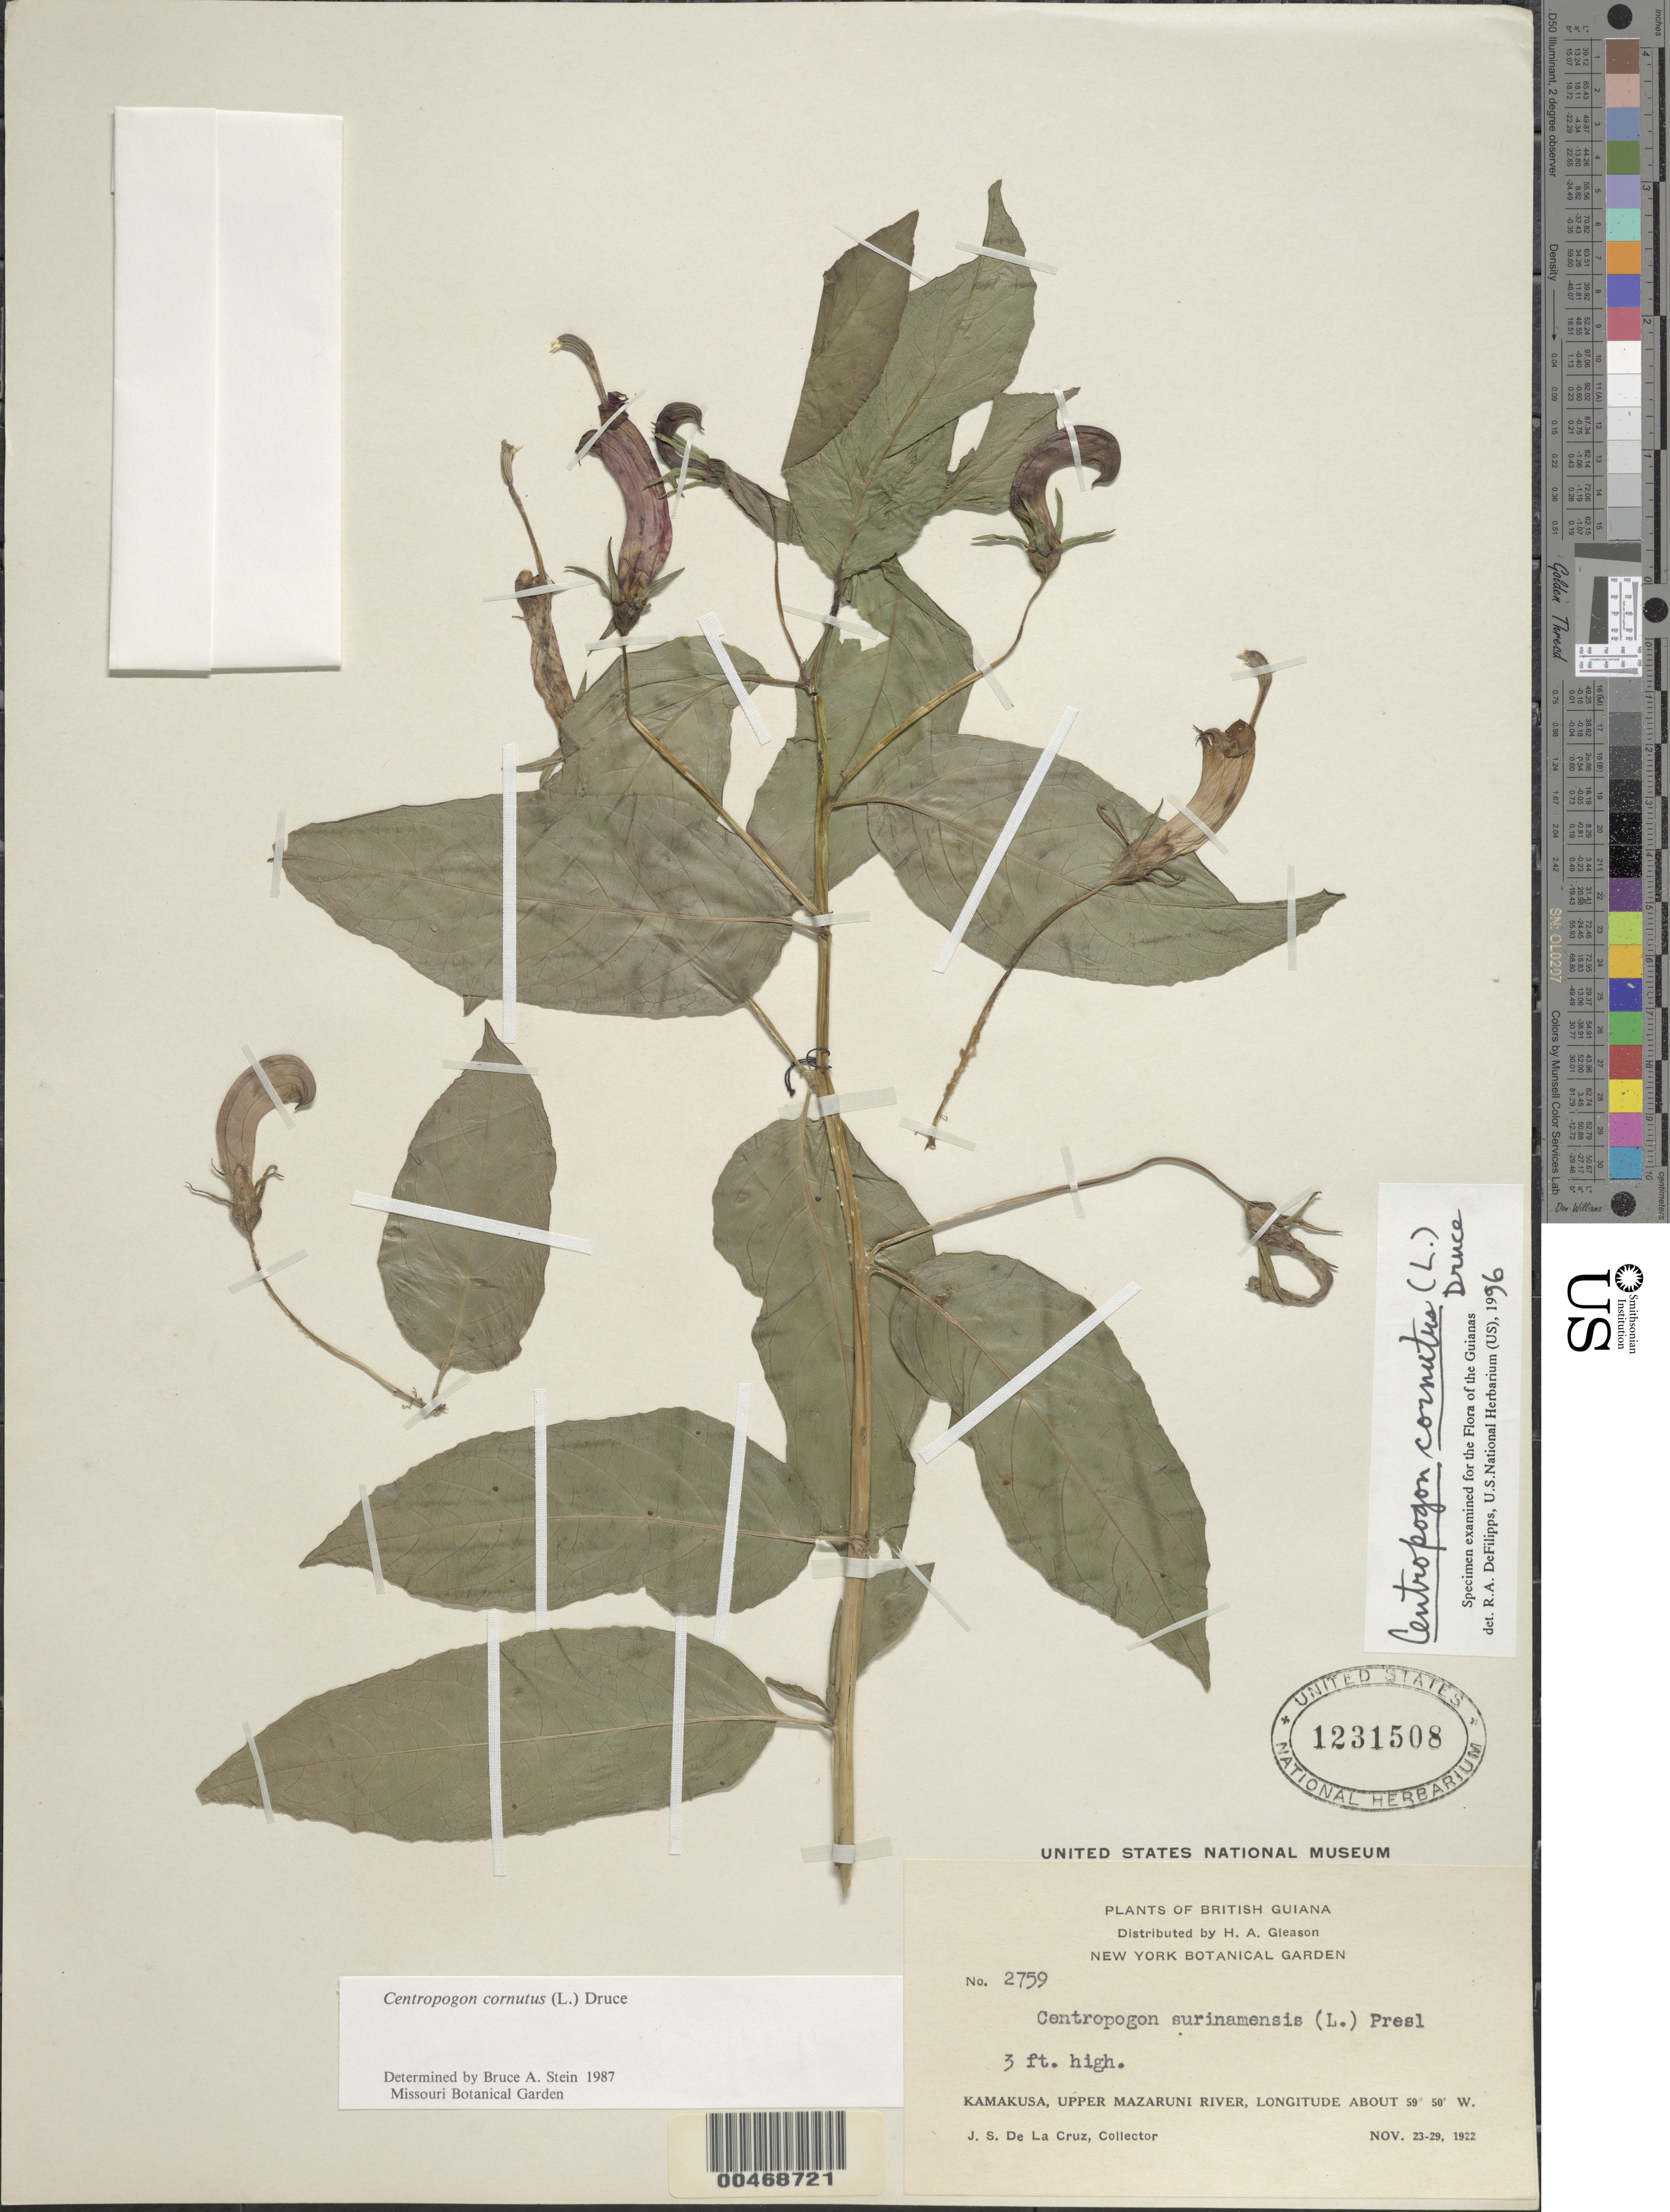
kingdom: Plantae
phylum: Tracheophyta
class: Magnoliopsida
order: Asterales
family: Campanulaceae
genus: Centropogon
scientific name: Centropogon cornutus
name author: (L.) Druce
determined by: DeFilipps, R. A.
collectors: J. S. de la Cruz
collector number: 2759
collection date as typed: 23-Nov-22 to 29-Nov-22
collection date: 1922-11-23/1922-11-29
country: Guyana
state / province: Cuyuni-Mazaruni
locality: Kamakusa, Upper Mazaruni R.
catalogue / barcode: US 1231508